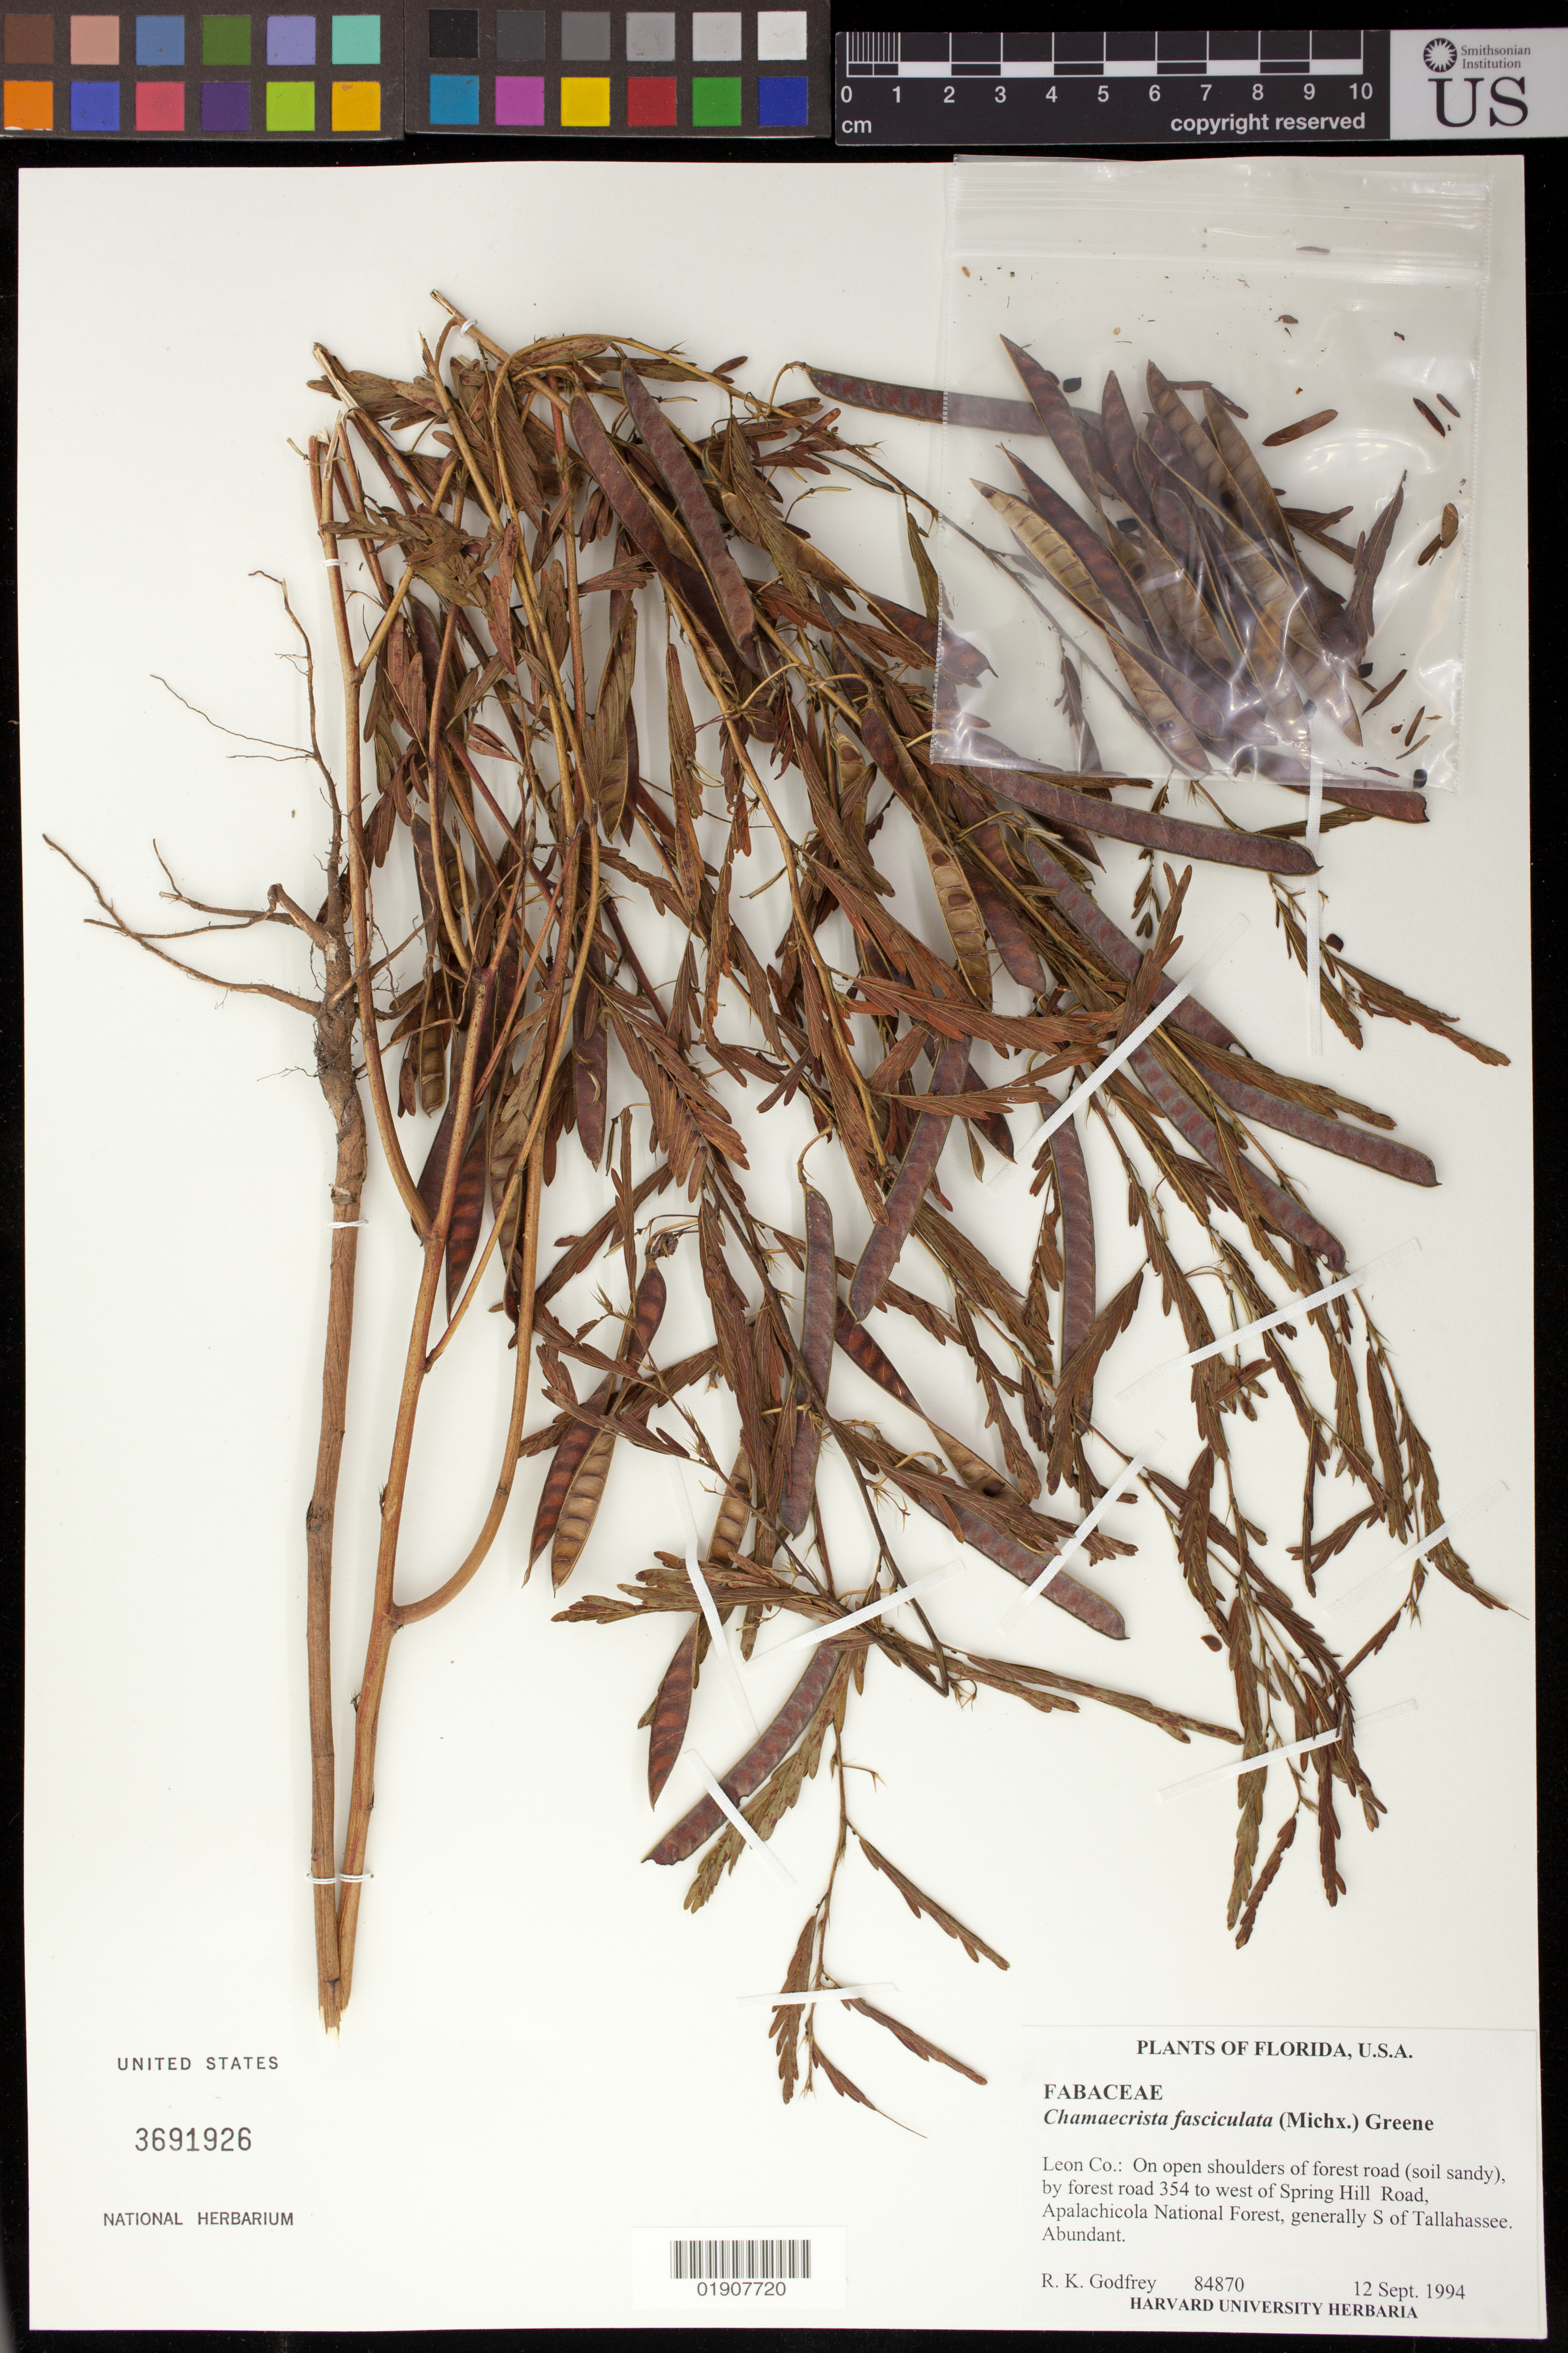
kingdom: Plantae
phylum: Tracheophyta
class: Magnoliopsida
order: Fabales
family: Fabaceae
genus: Chamaecrista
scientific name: Chamaecrista fasciculata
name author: (Michx.) Greene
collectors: R. K. Godfrey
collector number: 84870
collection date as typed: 12 Sept. 1994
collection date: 1994-09-12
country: United States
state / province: Florida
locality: Leon County: On open shoulders of forest road by forest road 354 to west of Spring Hill Road, Apalachicola National Forest, generally S of Tallahassee.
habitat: soil sandy.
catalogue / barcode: US 3691926